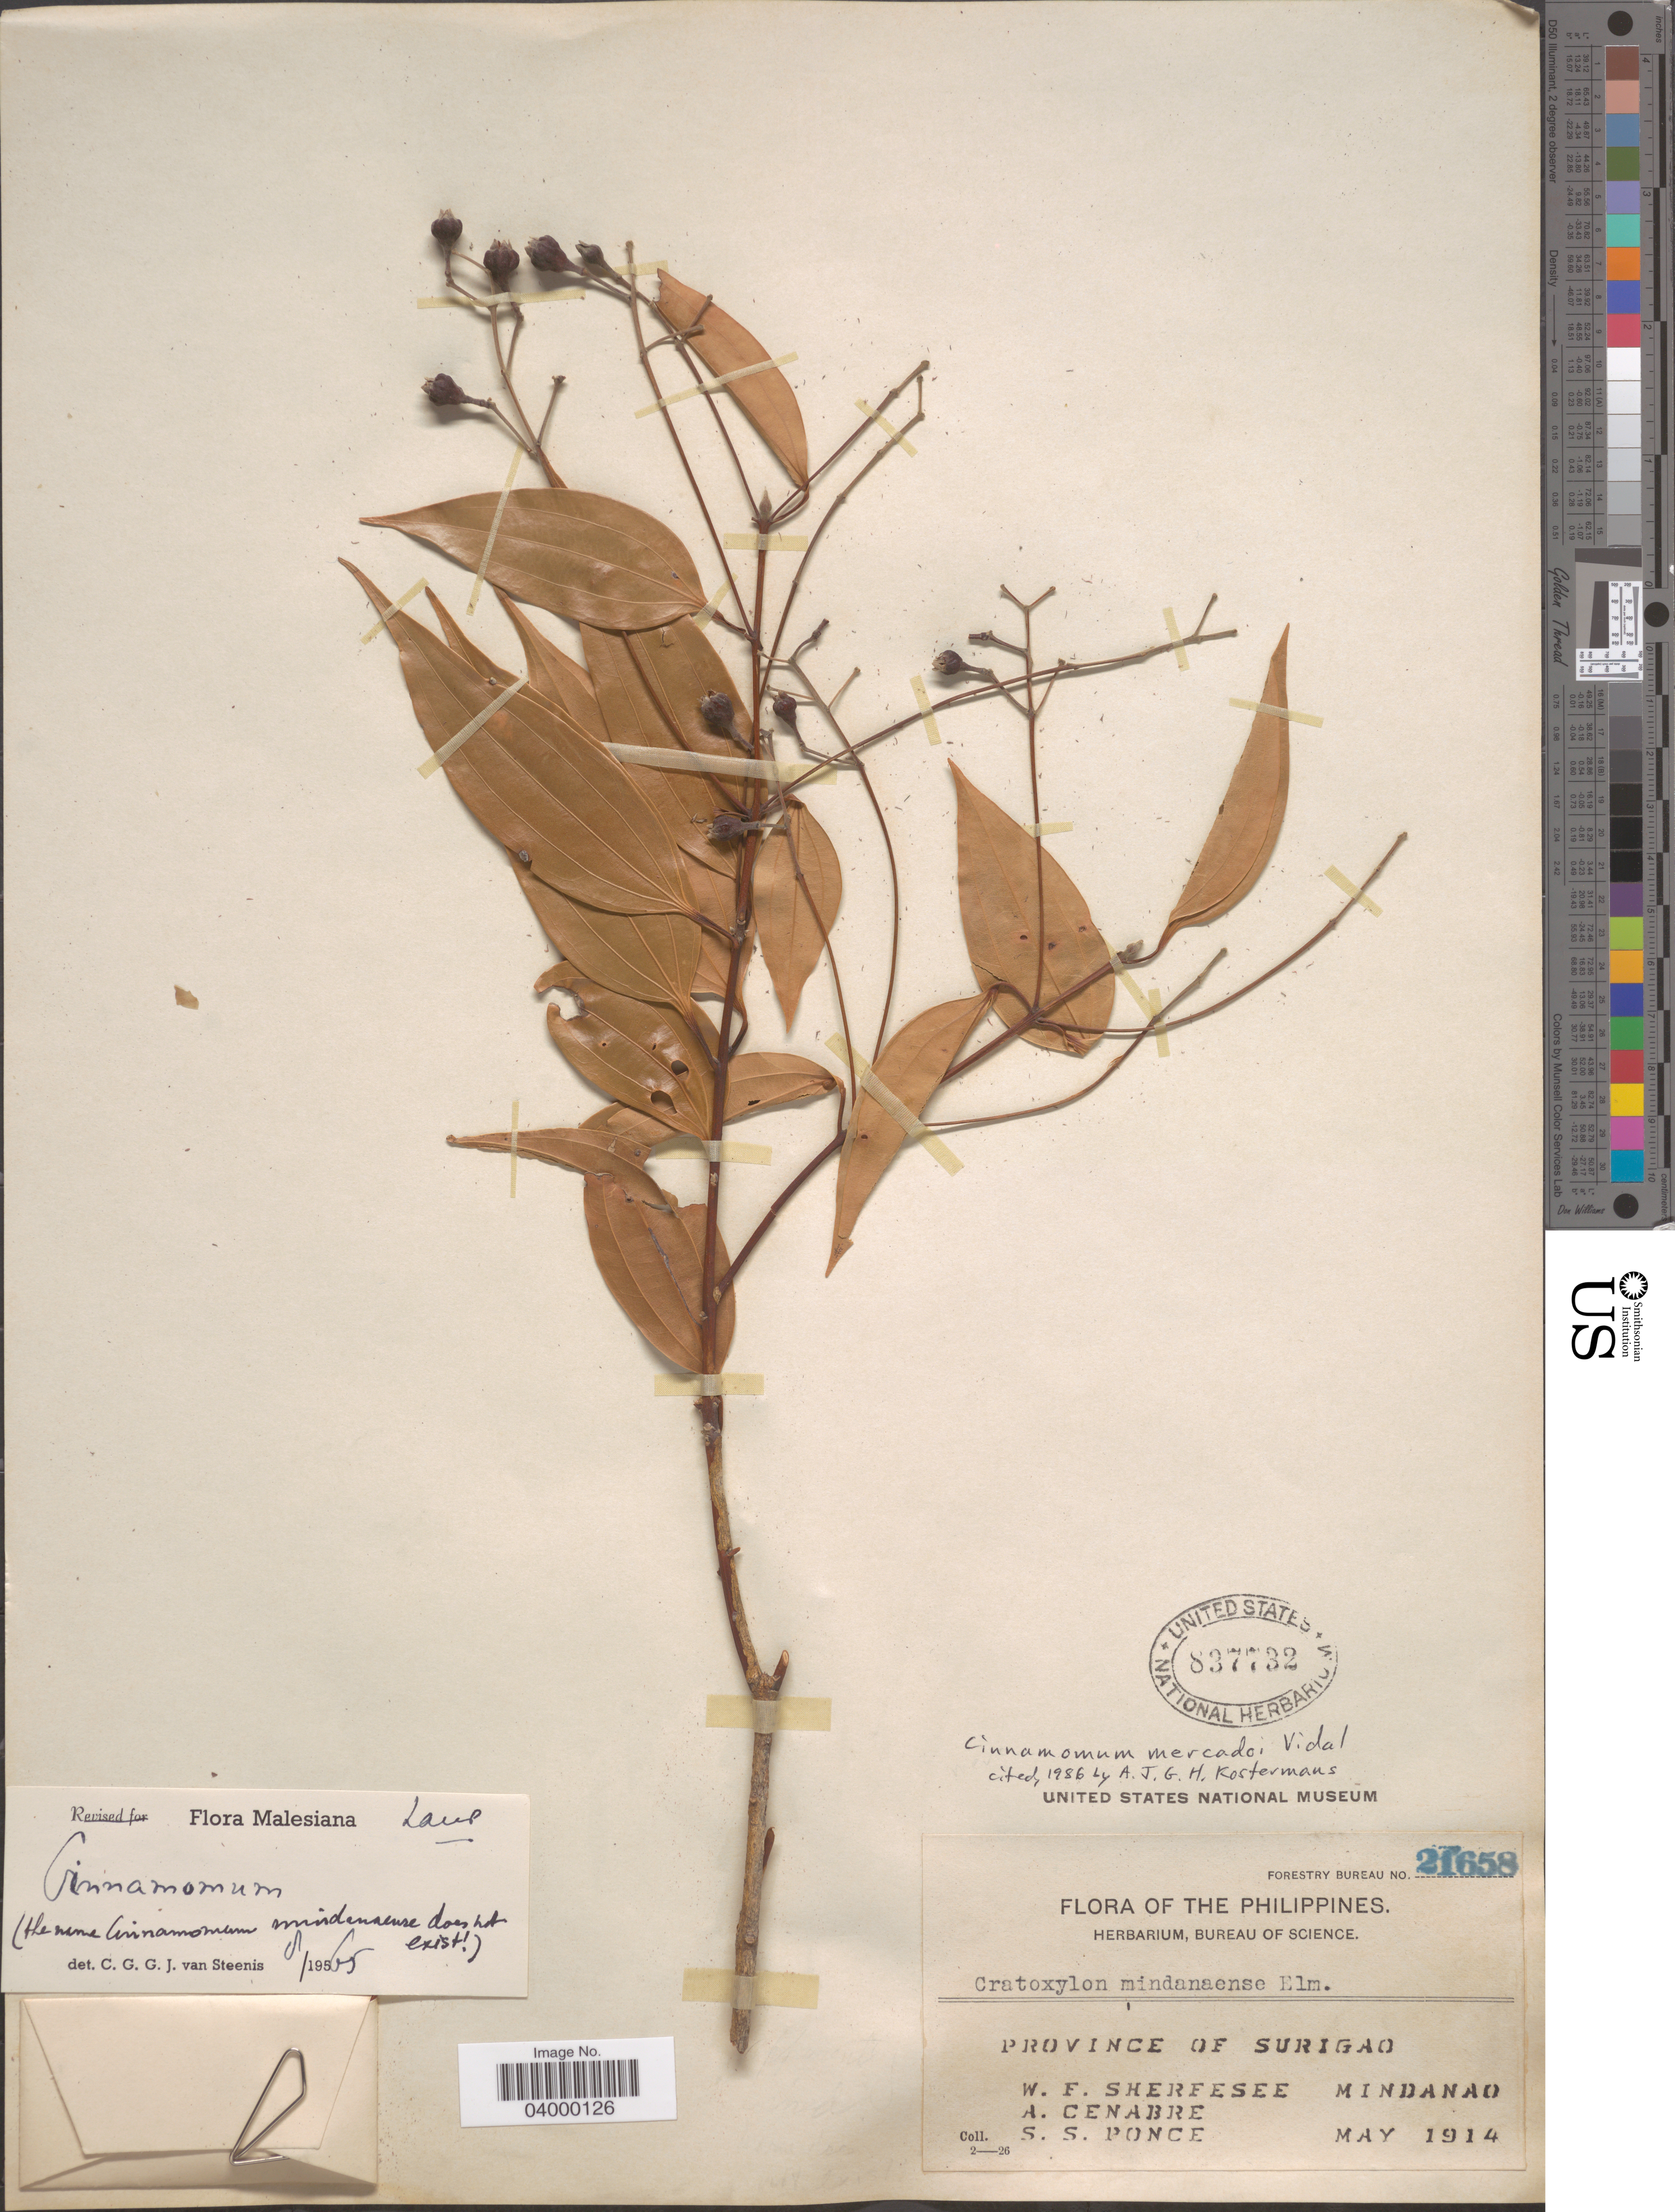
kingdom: Plantae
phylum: Tracheophyta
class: Magnoliopsida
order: Laurales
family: Lauraceae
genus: Cinnamomum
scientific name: Cinnamomum mercadoi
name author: Vidal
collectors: W. Sherfesee, A. Cenabre & S. Ponce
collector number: Bureau of Science 21658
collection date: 1914-05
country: Philippines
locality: Province of Surigao. Mindanao.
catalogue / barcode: US 837732